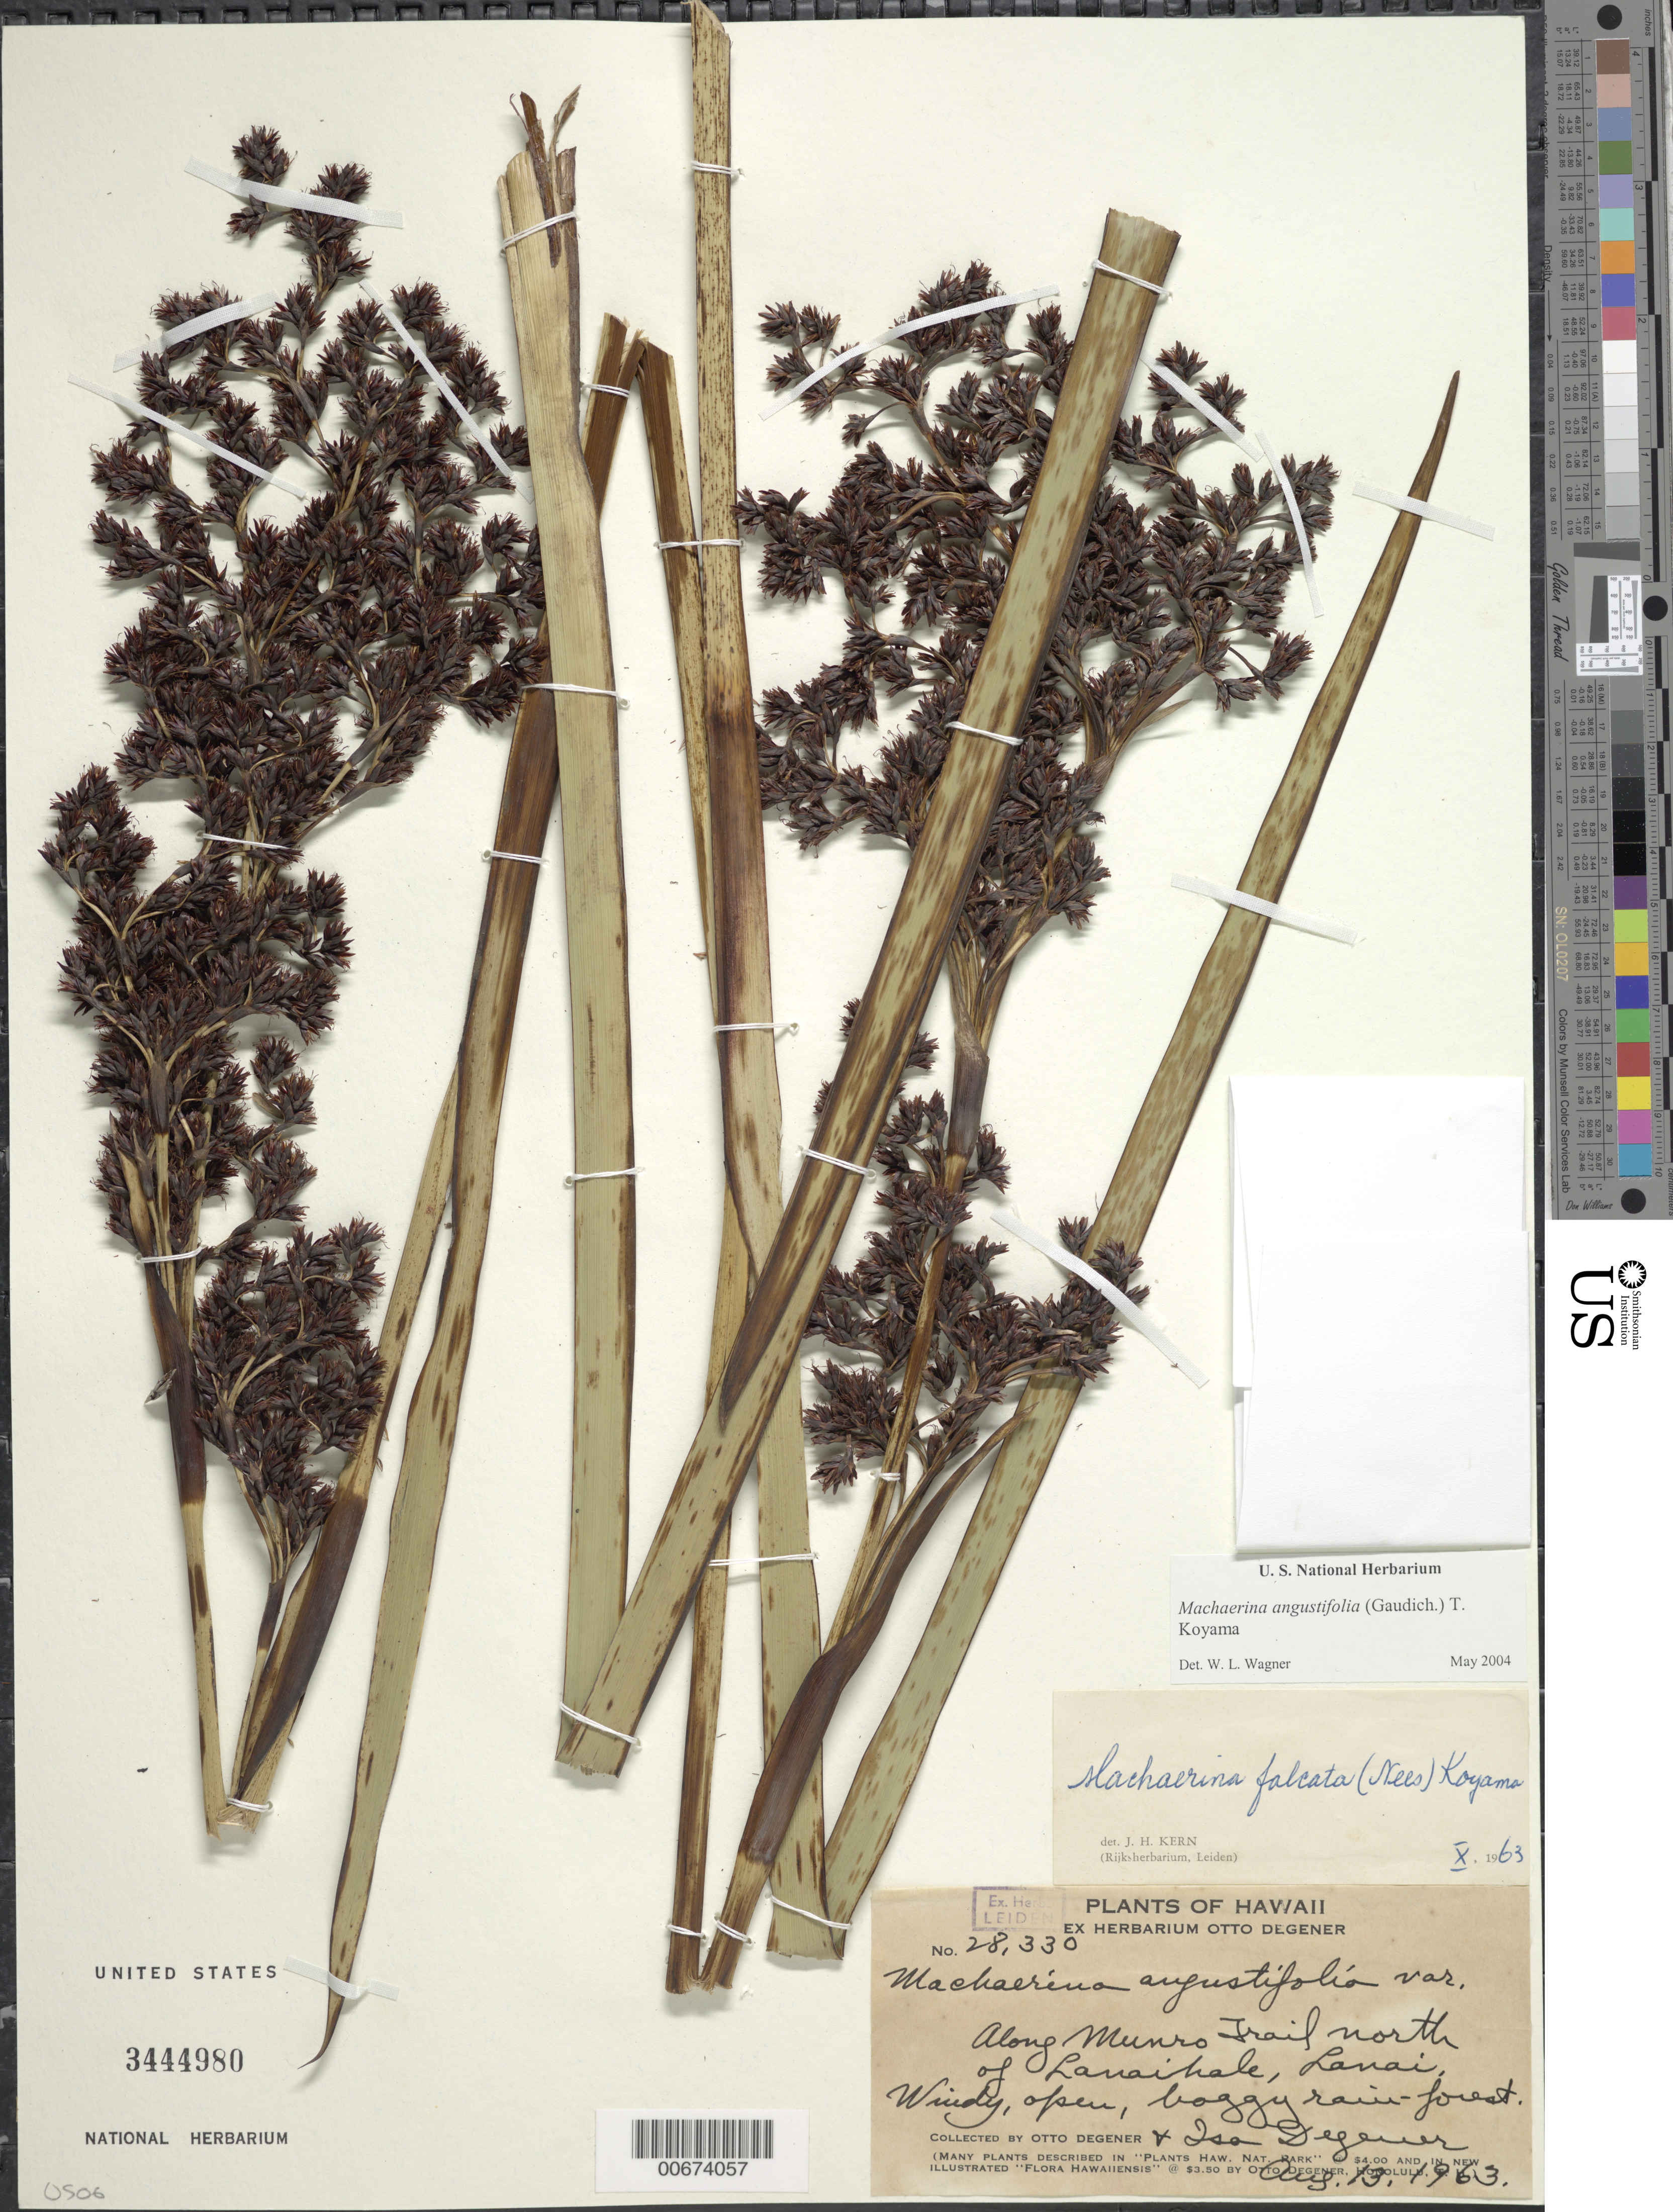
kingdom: Plantae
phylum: Tracheophyta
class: Liliopsida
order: Poales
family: Cyperaceae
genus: Machaerina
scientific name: Machaerina angustifolia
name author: (Gaudich.) T. Koyama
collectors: O. Degener & I. Degener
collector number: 28330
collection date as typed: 13 Aug 1963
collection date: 1963-08-13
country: United States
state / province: Hawaii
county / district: Maui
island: Lana'i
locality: Along Munro Trail N of Lanaihale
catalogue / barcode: US 3444980